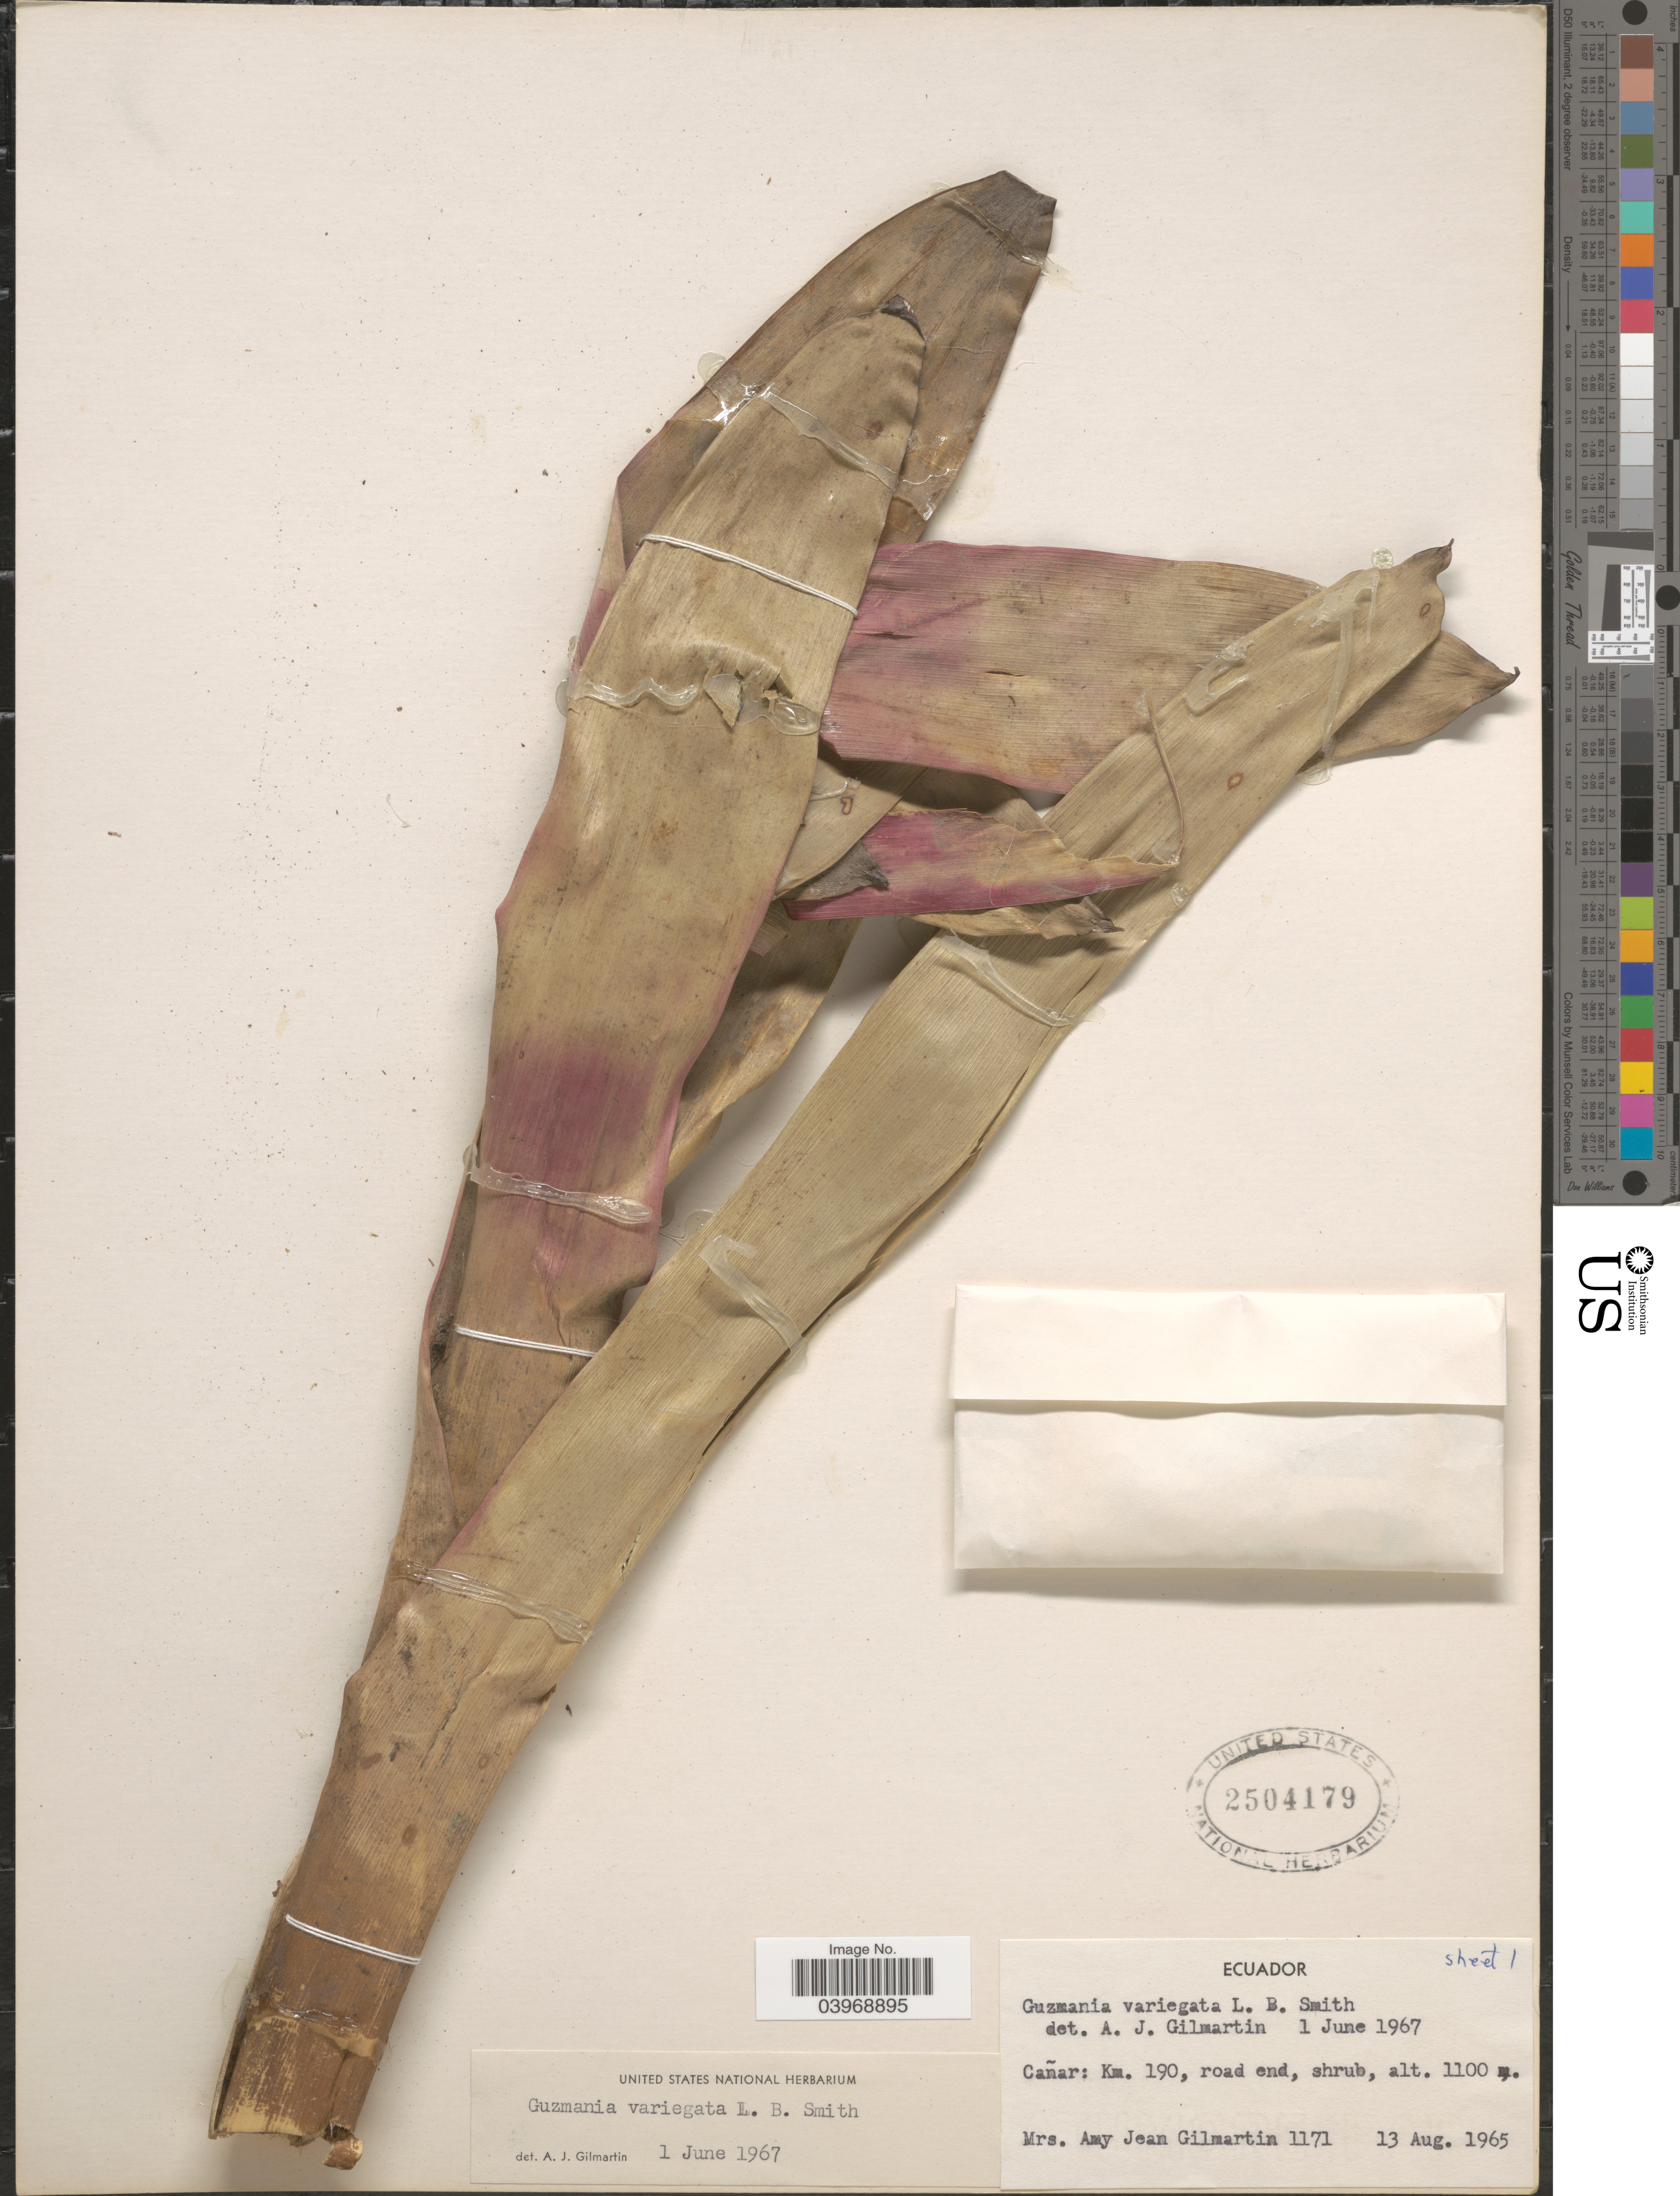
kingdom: Plantae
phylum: Tracheophyta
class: Liliopsida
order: Poales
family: Bromeliaceae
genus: Guzmania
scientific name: Guzmania variegata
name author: L.B. Sm.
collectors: A. J. Gilmartin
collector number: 1171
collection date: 1965-08-13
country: Ecuador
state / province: Cañar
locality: Km. 190, road end.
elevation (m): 1100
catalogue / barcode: US 2504179